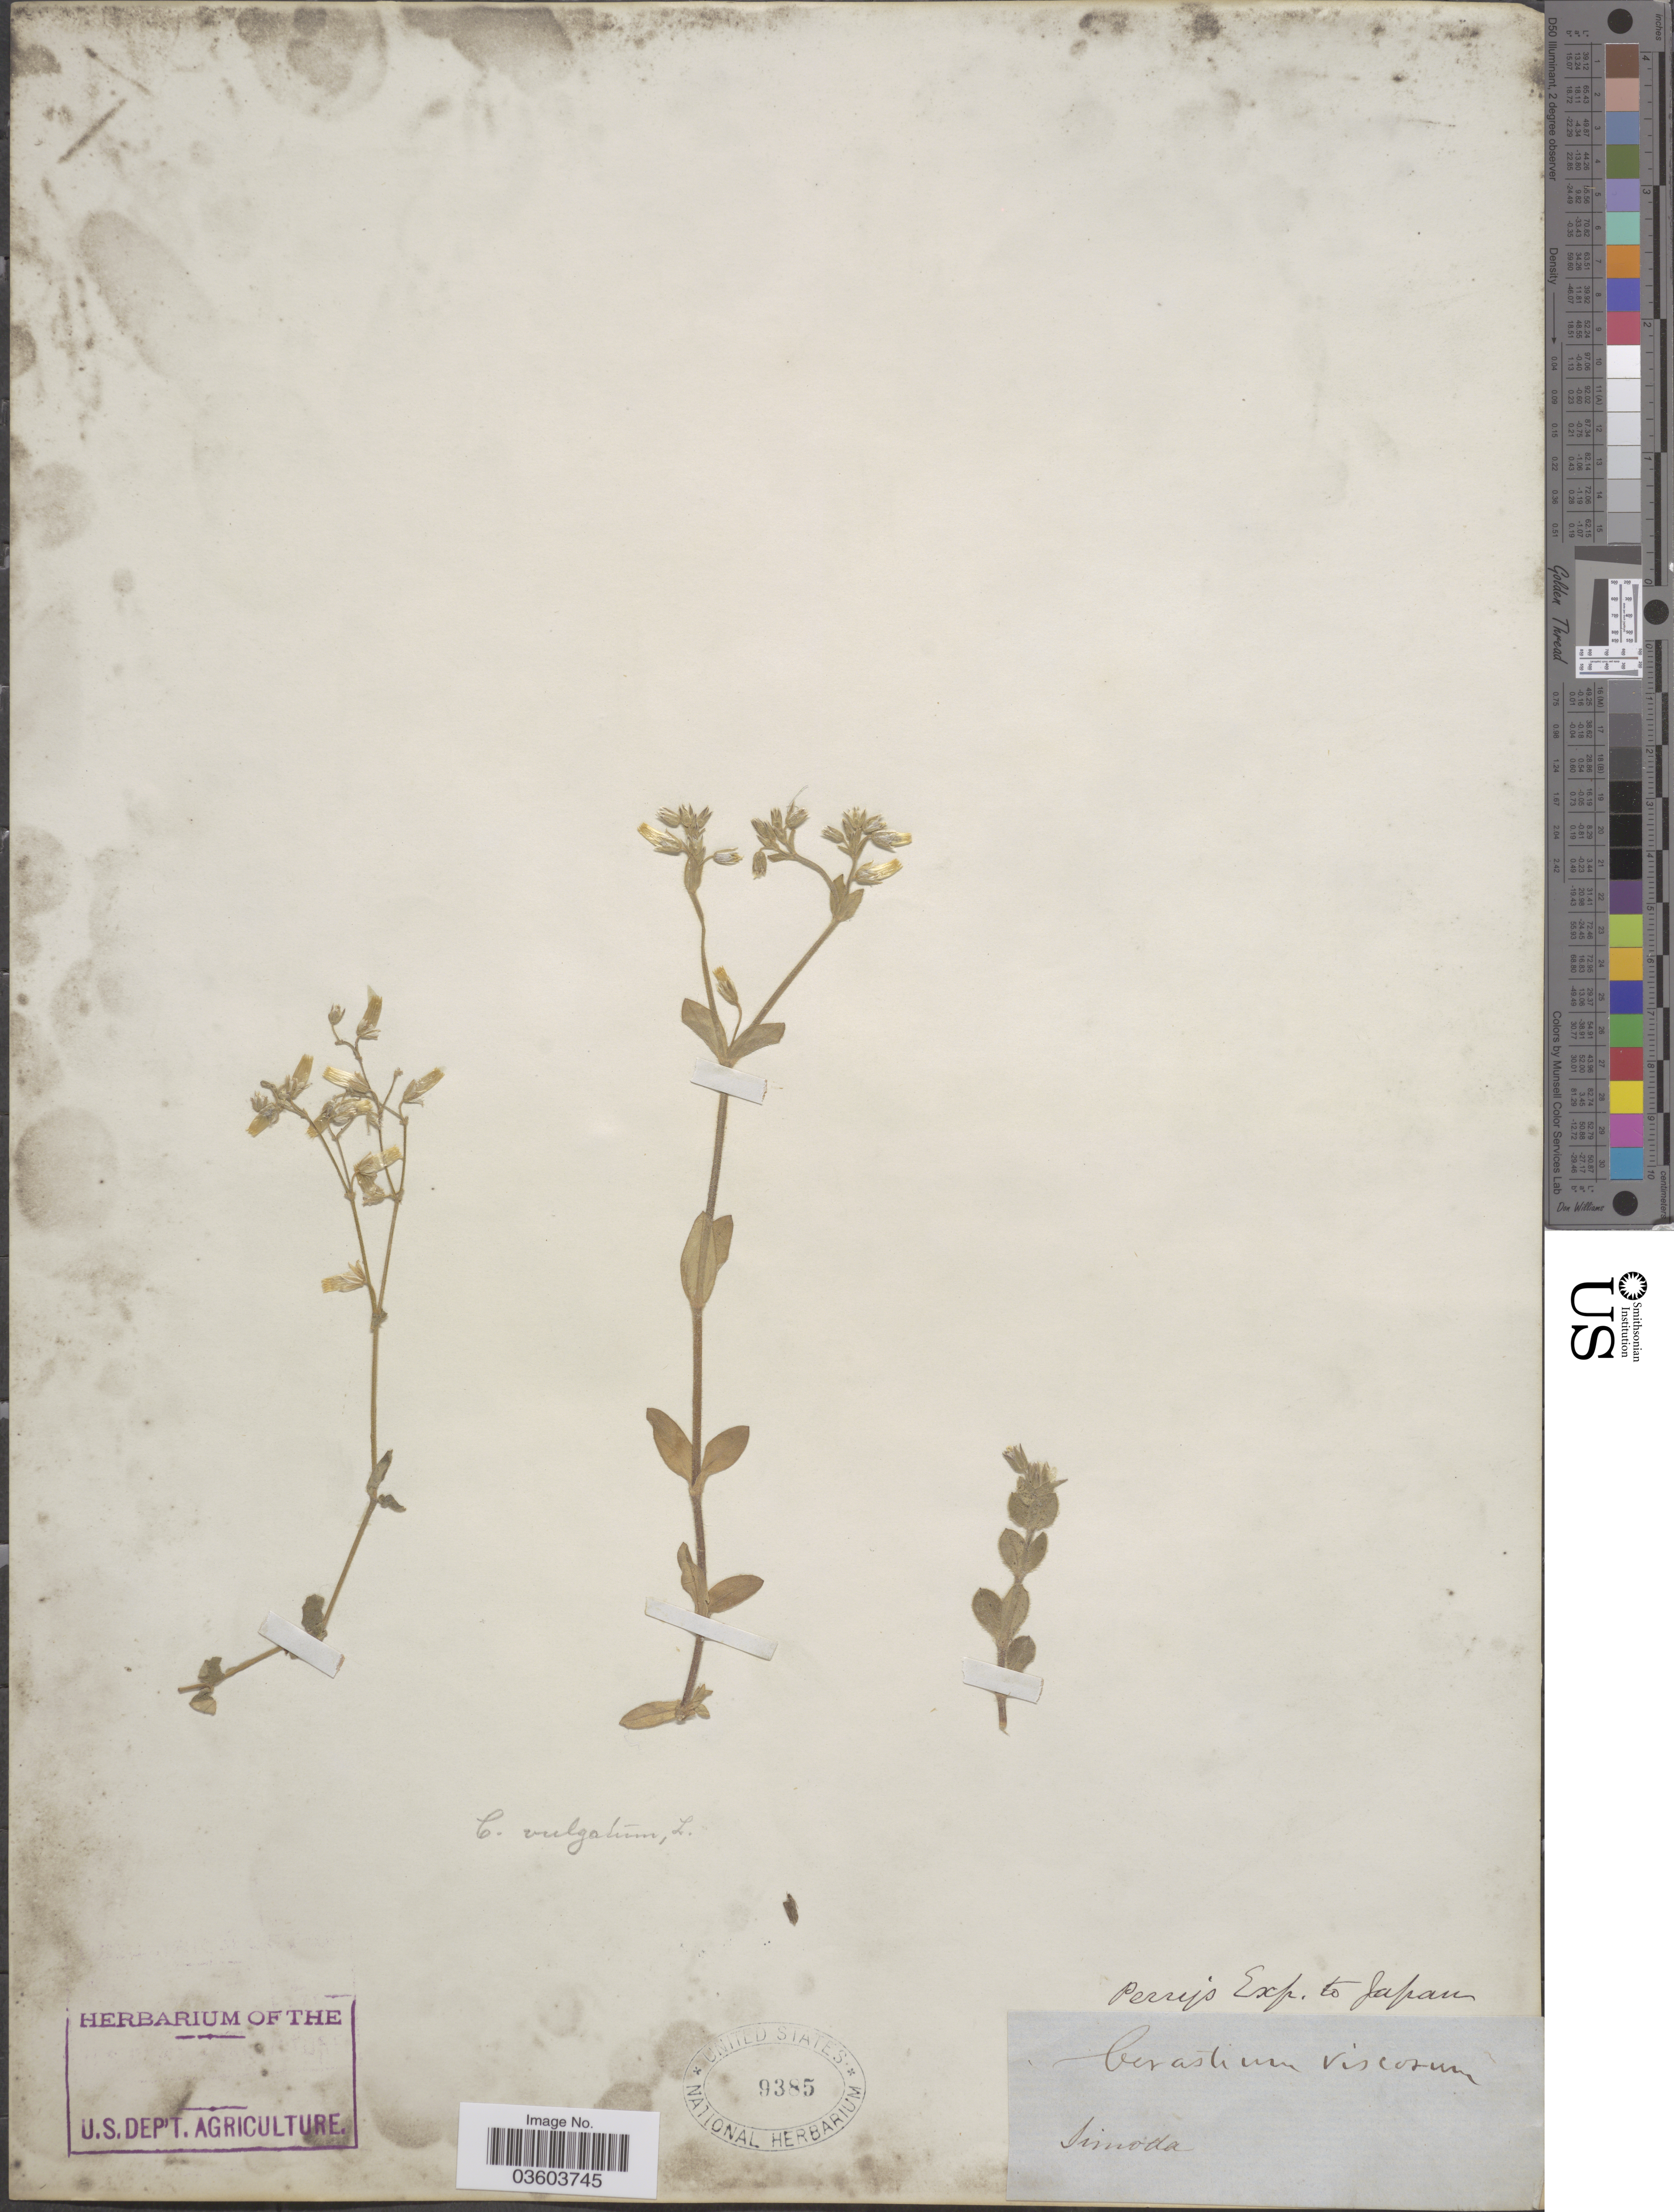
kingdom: Plantae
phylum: Tracheophyta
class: Magnoliopsida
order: Caryophyllales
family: Caryophyllaceae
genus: Cerastium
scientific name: Cerastium vulgatum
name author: L.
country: Japan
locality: Simoda.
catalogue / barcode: US 9385